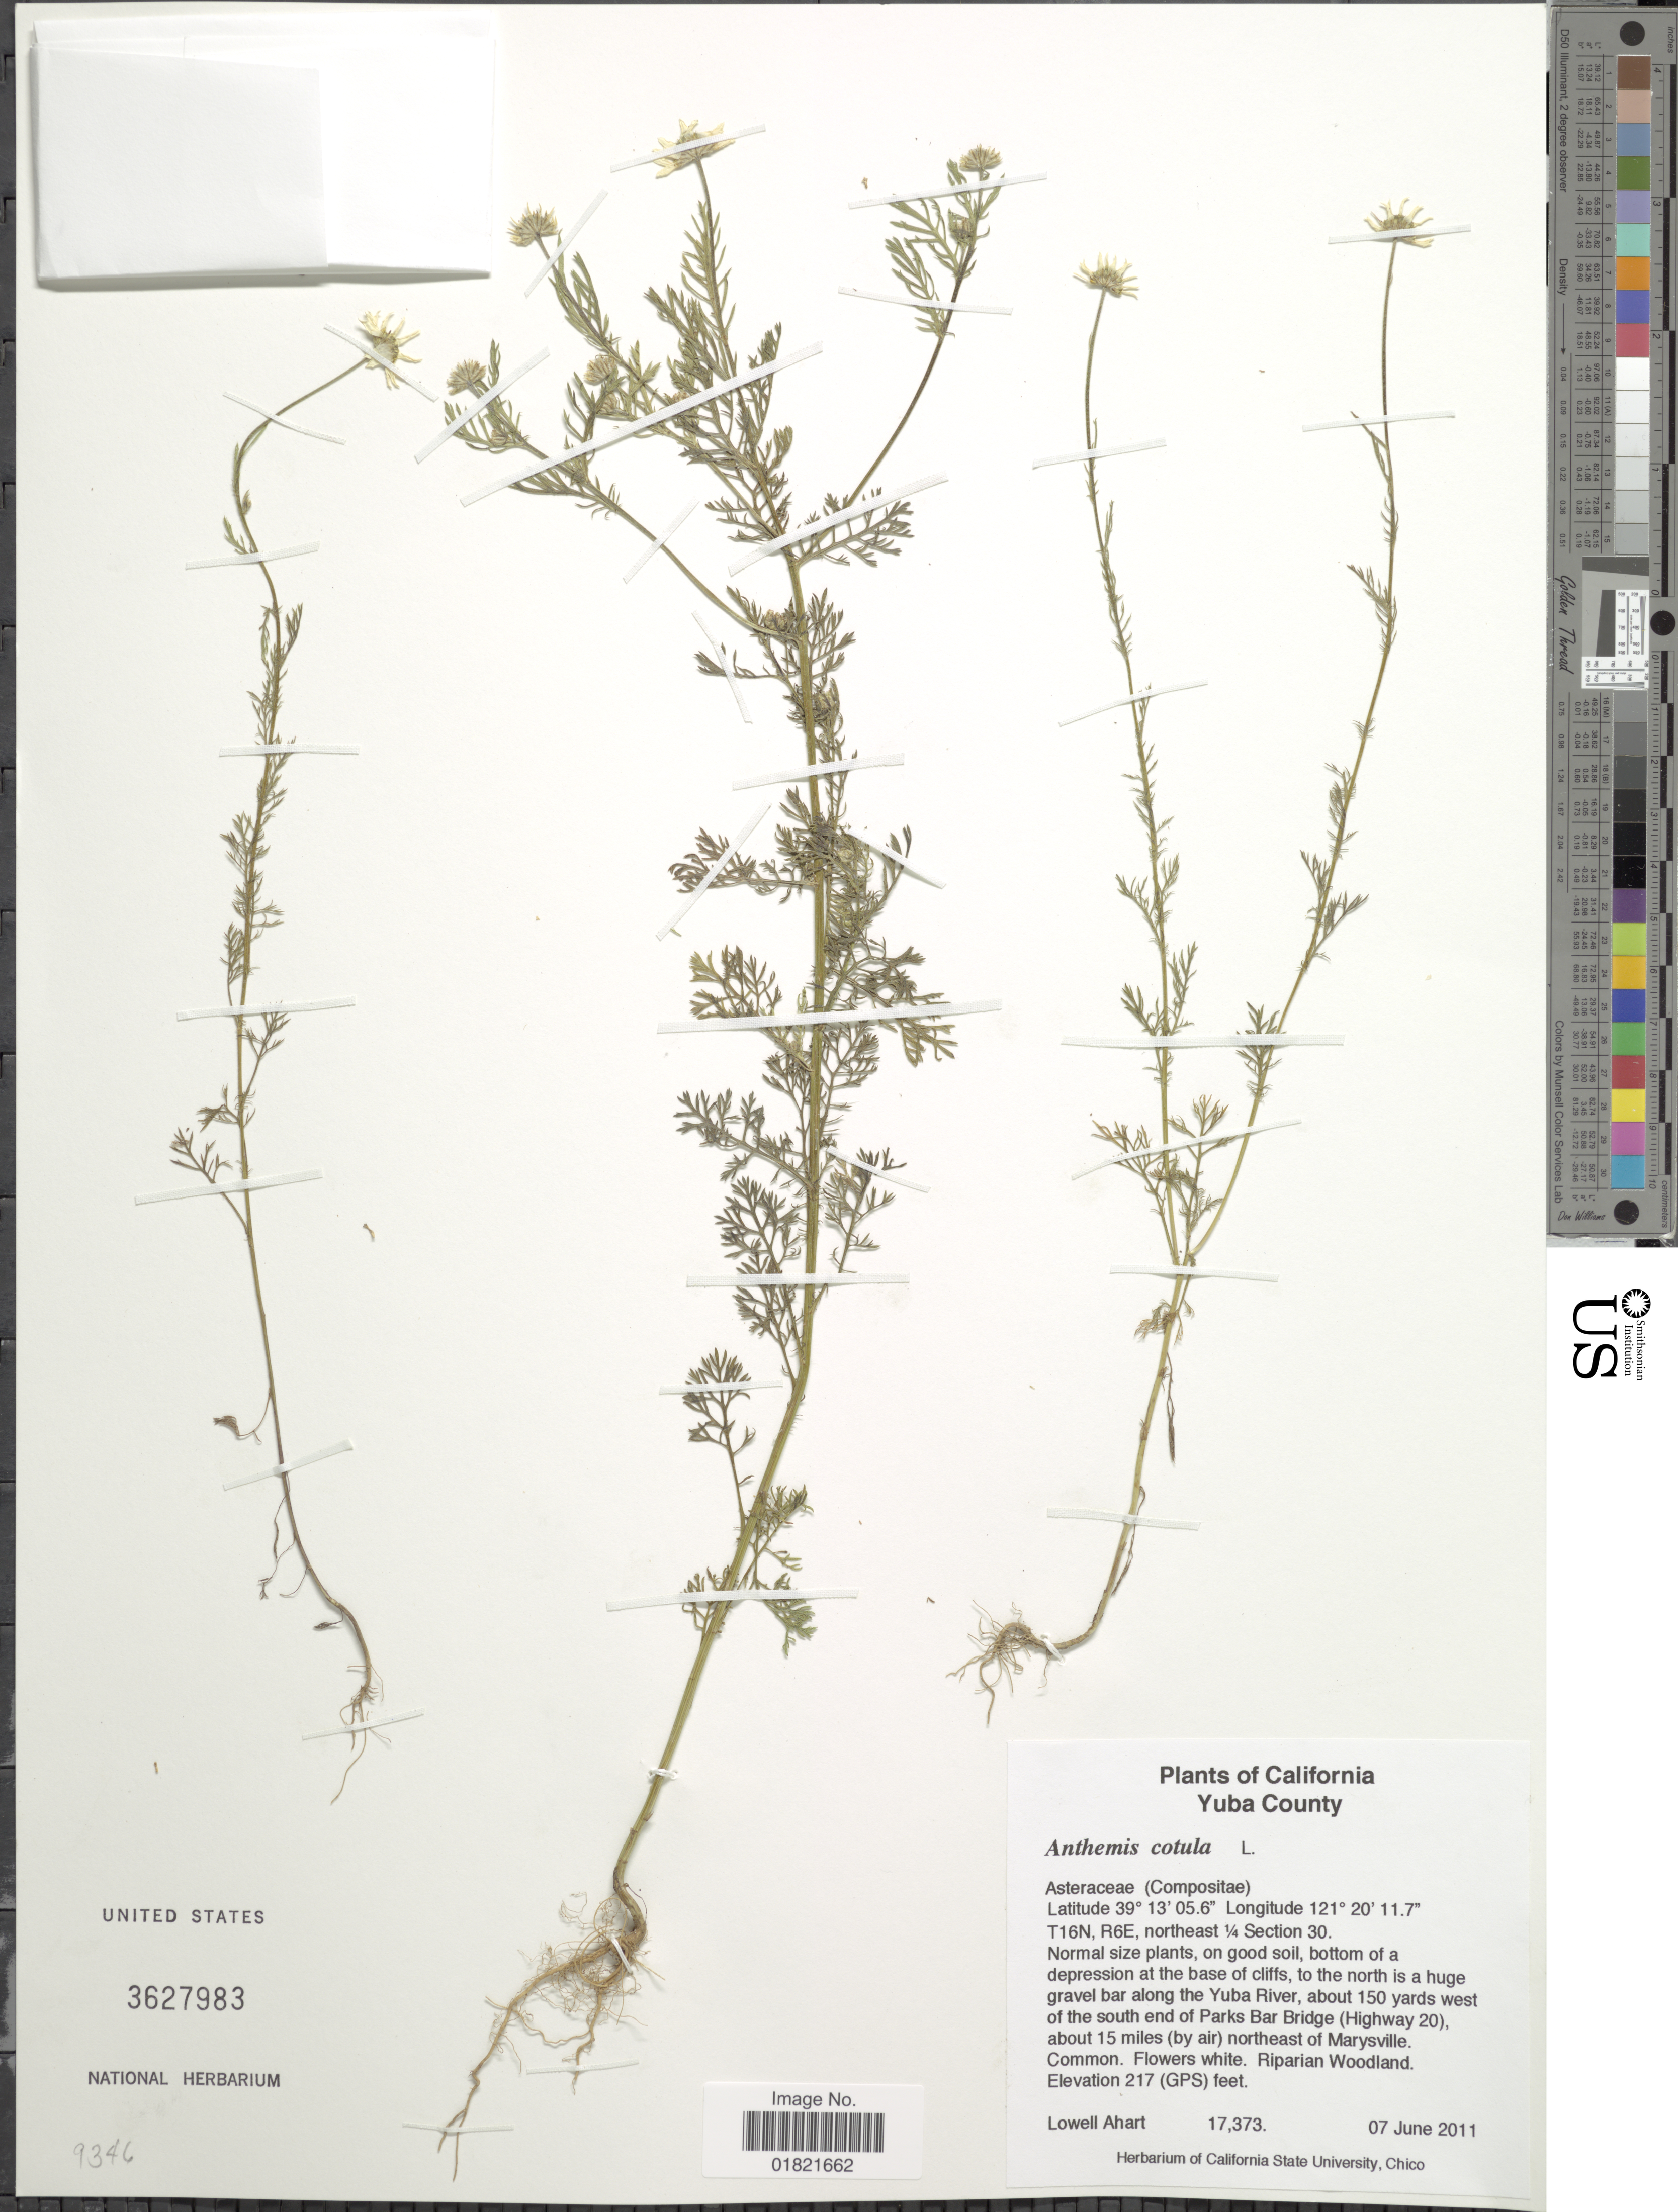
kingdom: Plantae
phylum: Tracheophyta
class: Magnoliopsida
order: Asterales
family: Asteraceae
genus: Anthemis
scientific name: Anthemis cotula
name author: L.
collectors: L. Ahart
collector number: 17373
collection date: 2011-06-07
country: United States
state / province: California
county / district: Yuba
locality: Yuba County, T16N, R6E, northeast ¼ Section 30. along the Yuba River, about 150 yards west of the sound end of Parks Bar Bridge (Highway 20), about 15 miles (by air) northeast of Marysville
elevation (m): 66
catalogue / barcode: US 3627983